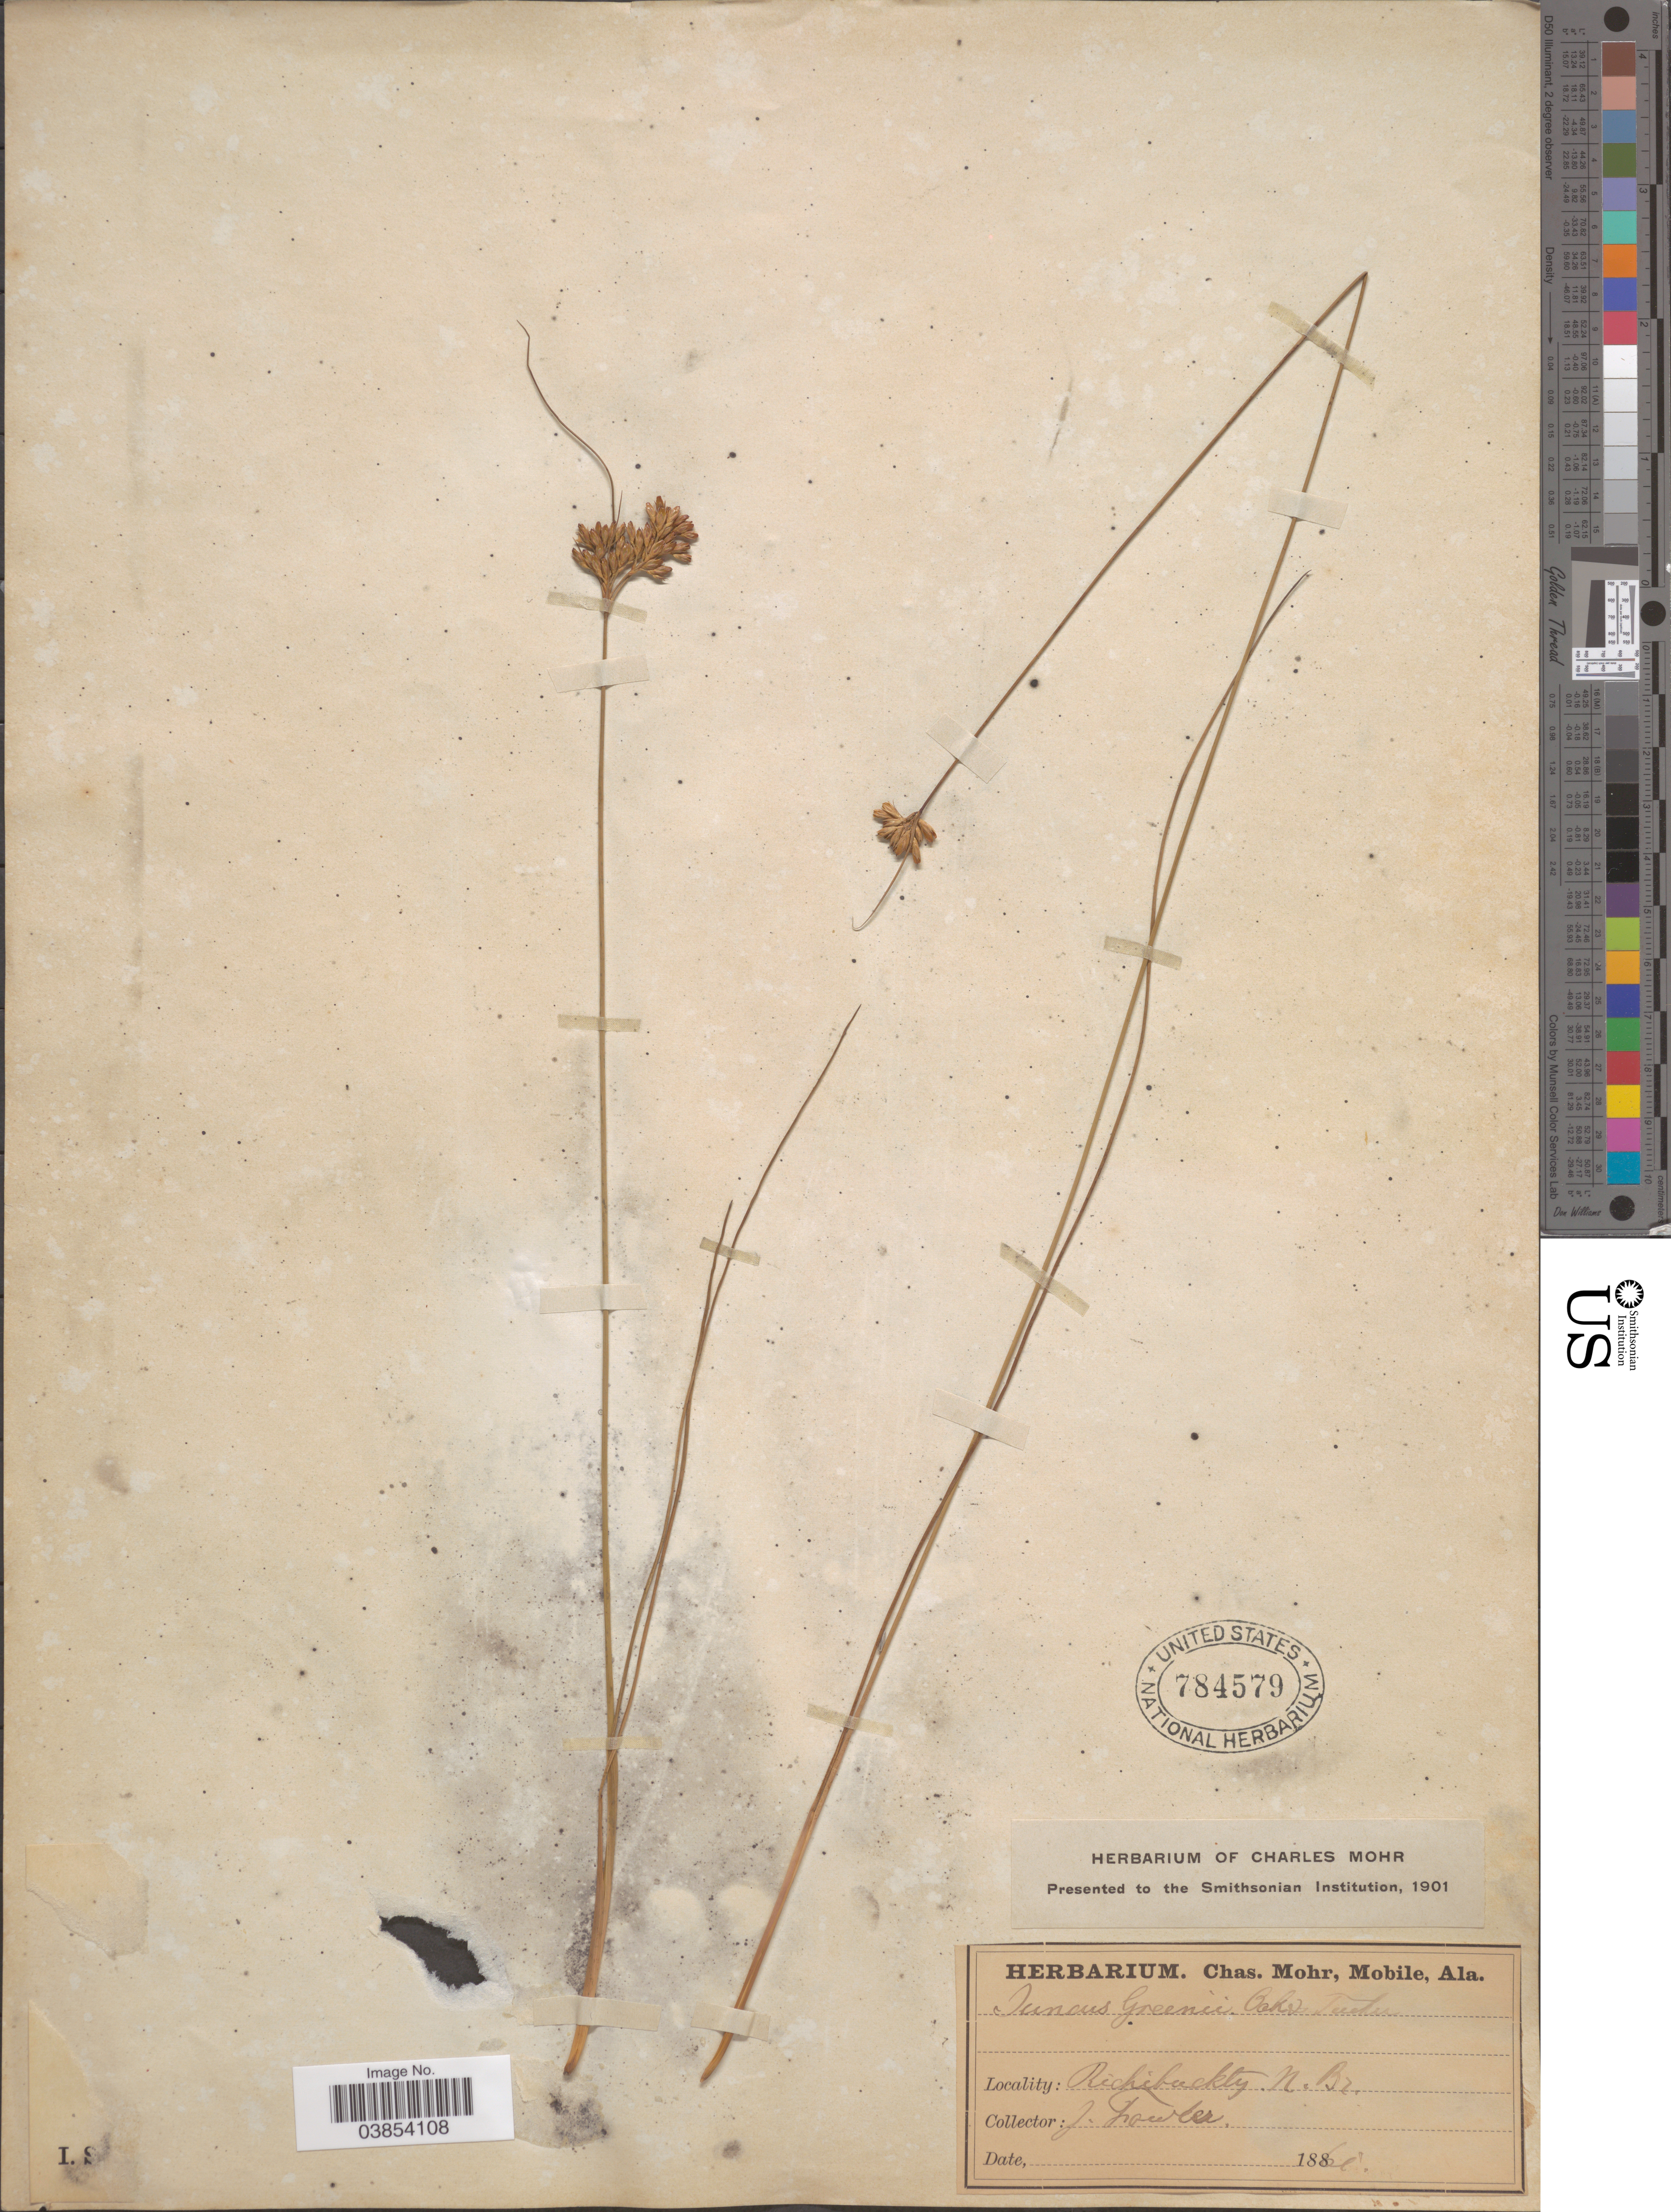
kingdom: Plantae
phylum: Tracheophyta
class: Liliopsida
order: Poales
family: Juncaceae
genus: Juncus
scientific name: Juncus greenei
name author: Oakes & Tuck.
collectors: J. Fowler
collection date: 1861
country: Canada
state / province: New Brunswick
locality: Richibuckty.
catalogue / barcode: US 784579